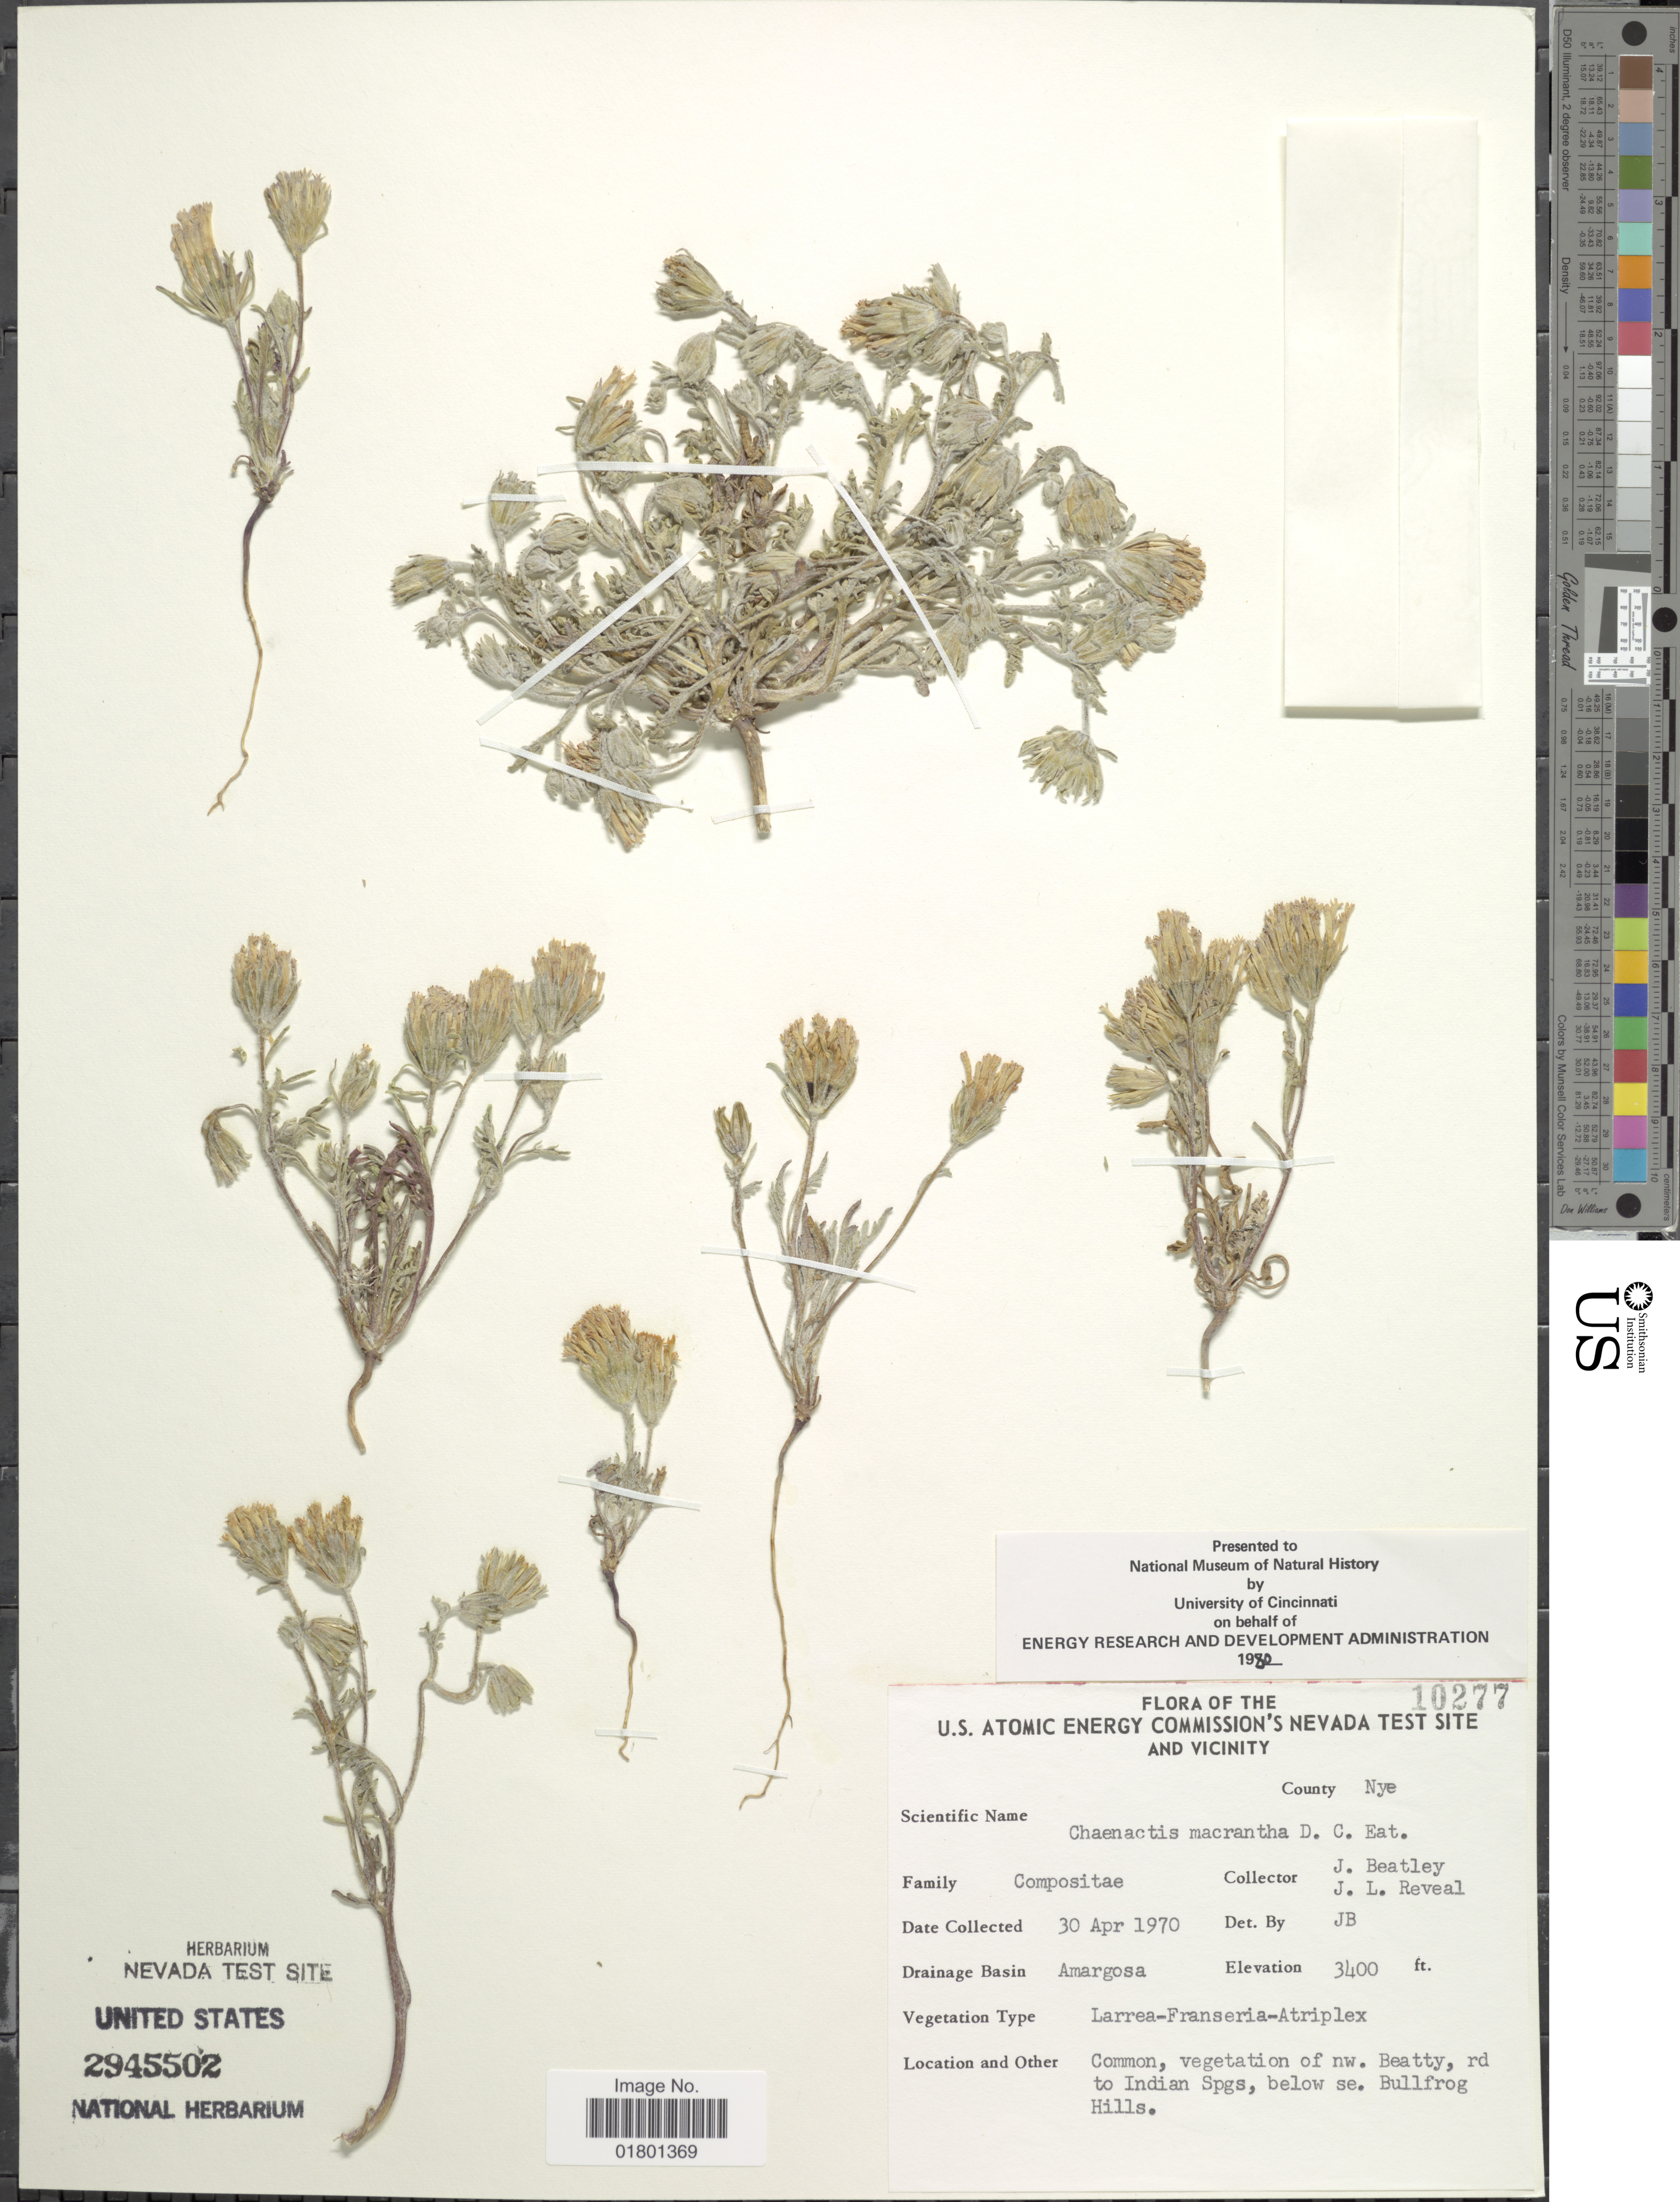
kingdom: Plantae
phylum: Tracheophyta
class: Magnoliopsida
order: Asterales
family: Asteraceae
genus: Chaenactis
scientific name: Chaenactis macrantha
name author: D.C. Eaton in C. King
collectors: J. C. Beatley & J. L. Reveal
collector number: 10277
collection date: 1970-04-30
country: United States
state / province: Nevada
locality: U.S. Atomic Energy Commission's Nevada Test Site and Vicinity, County Nye, Amargosa, Common, vegetation of nw. Beatty, rd to Indian Spgs, below se. Bullfrog Hills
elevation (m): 1036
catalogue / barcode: US 2945502